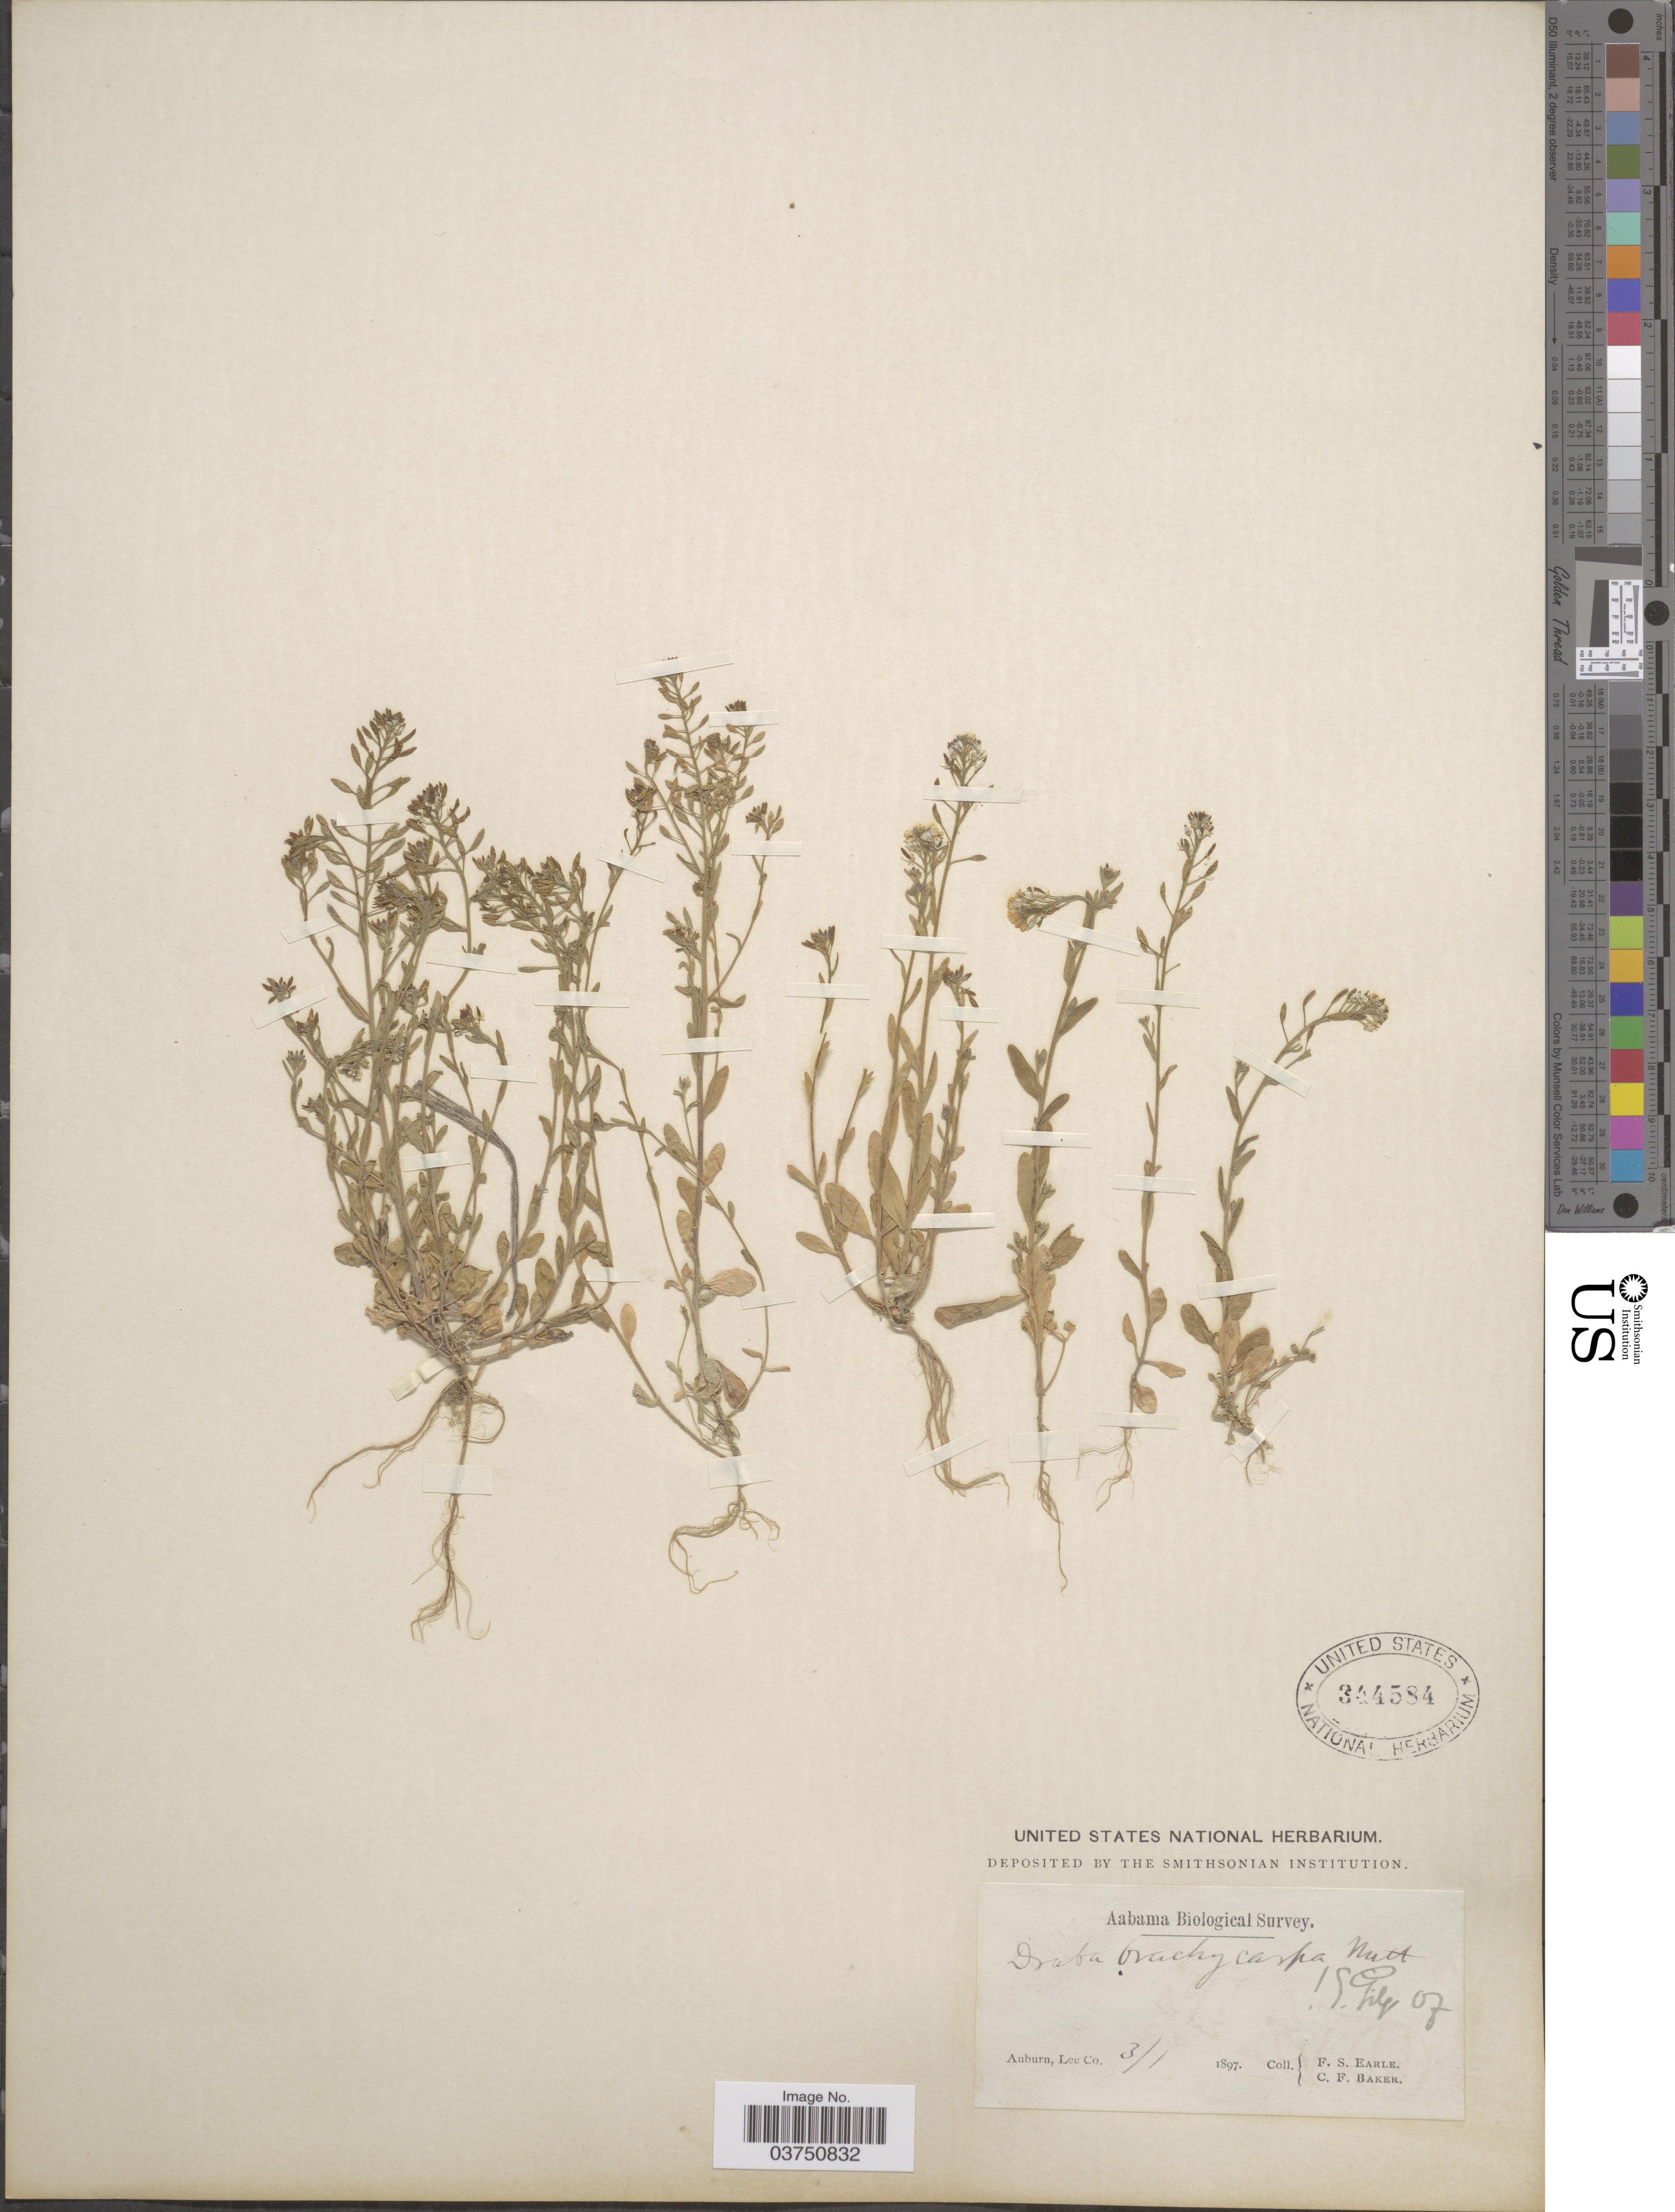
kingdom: Plantae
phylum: Tracheophyta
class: Magnoliopsida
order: Brassicales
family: Brassicaceae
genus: Draba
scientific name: Draba brachycarpa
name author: (Nutt.) Torr. & A. Gray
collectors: F. S. Earle & C. F. Baker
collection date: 1897-01-03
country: United States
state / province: Alabama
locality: Auburn, Lee Co.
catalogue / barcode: US 344584